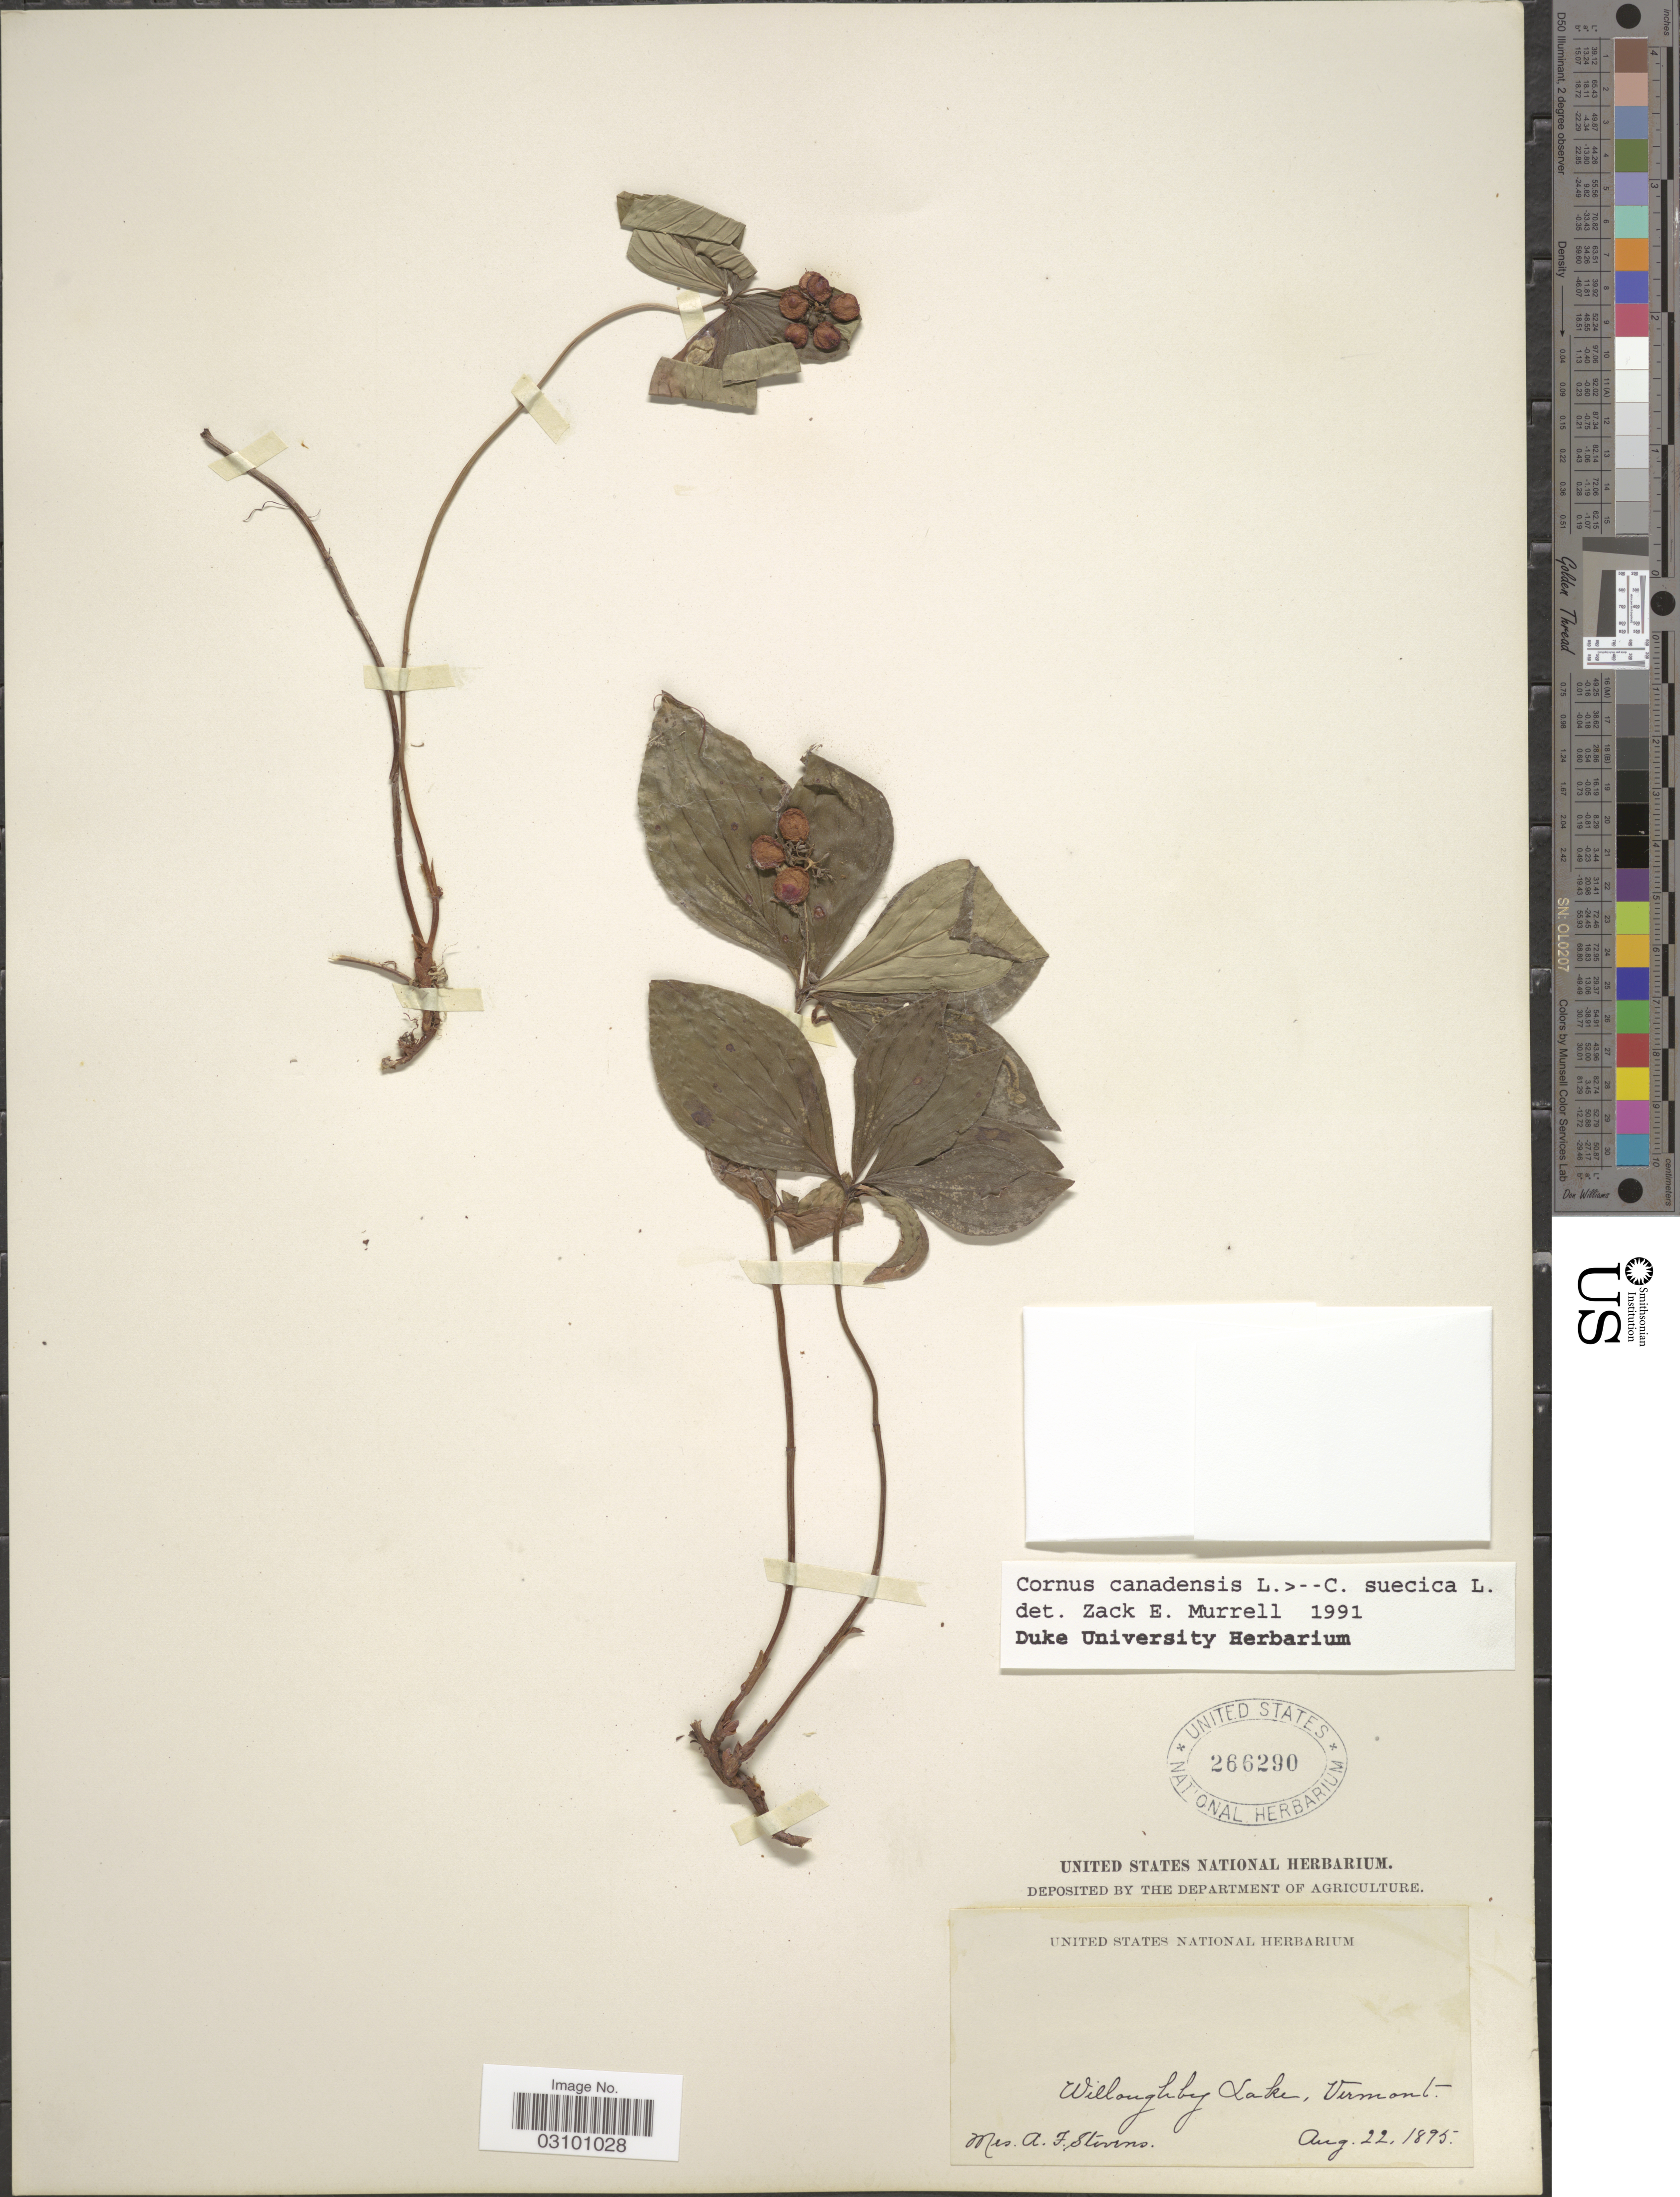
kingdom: Plantae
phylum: Tracheophyta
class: Magnoliopsida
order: Cornales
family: Cornaceae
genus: Cornus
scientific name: Cornus sp.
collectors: A. Stevens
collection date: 1895-08-22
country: United States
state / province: Vermont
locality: Willoughby Lake.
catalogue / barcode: US 266290